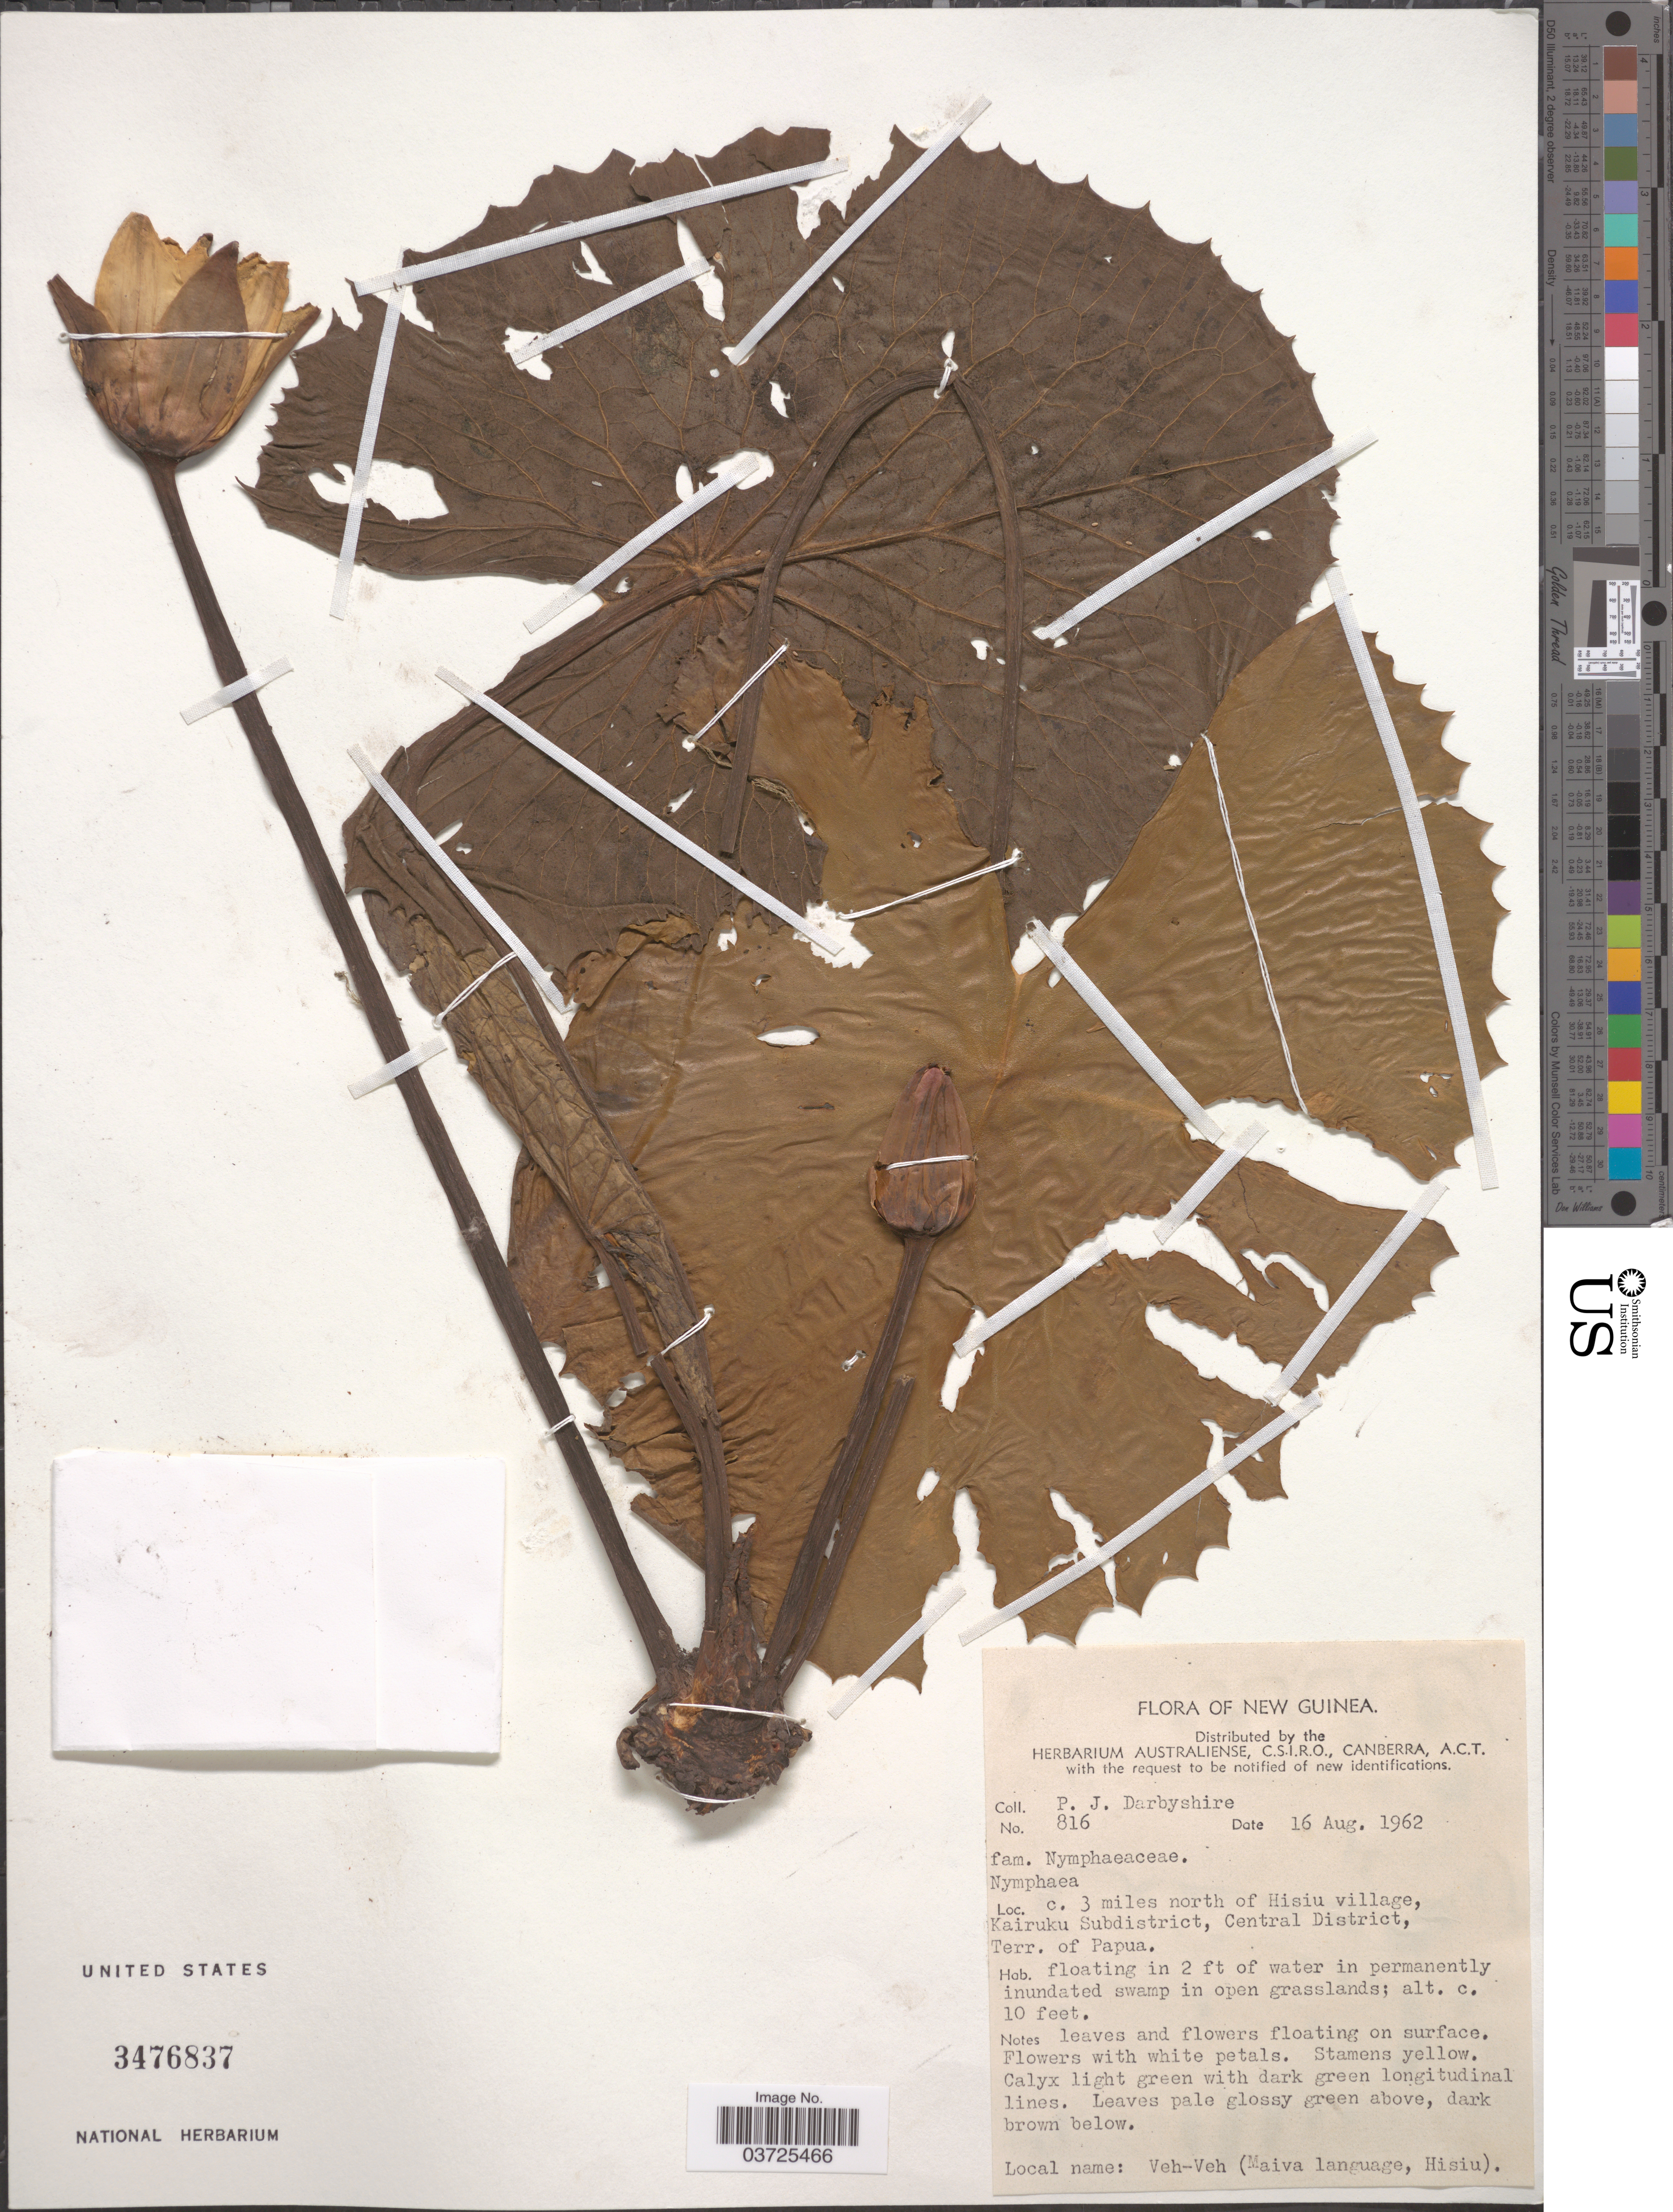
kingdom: Plantae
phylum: Tracheophyta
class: Magnoliopsida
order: Nymphaeales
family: Nymphaeaceae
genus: Nymphaea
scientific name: Nymphaea sp.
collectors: P. Darbyshire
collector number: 816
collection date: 1962-08-16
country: Papua New Guinea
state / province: Central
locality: New Guinea. C. 3 miles north of Hisiu village, Kairuku Subdistrict, Central District, Terr. of Papua.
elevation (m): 3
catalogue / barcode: US 3476837